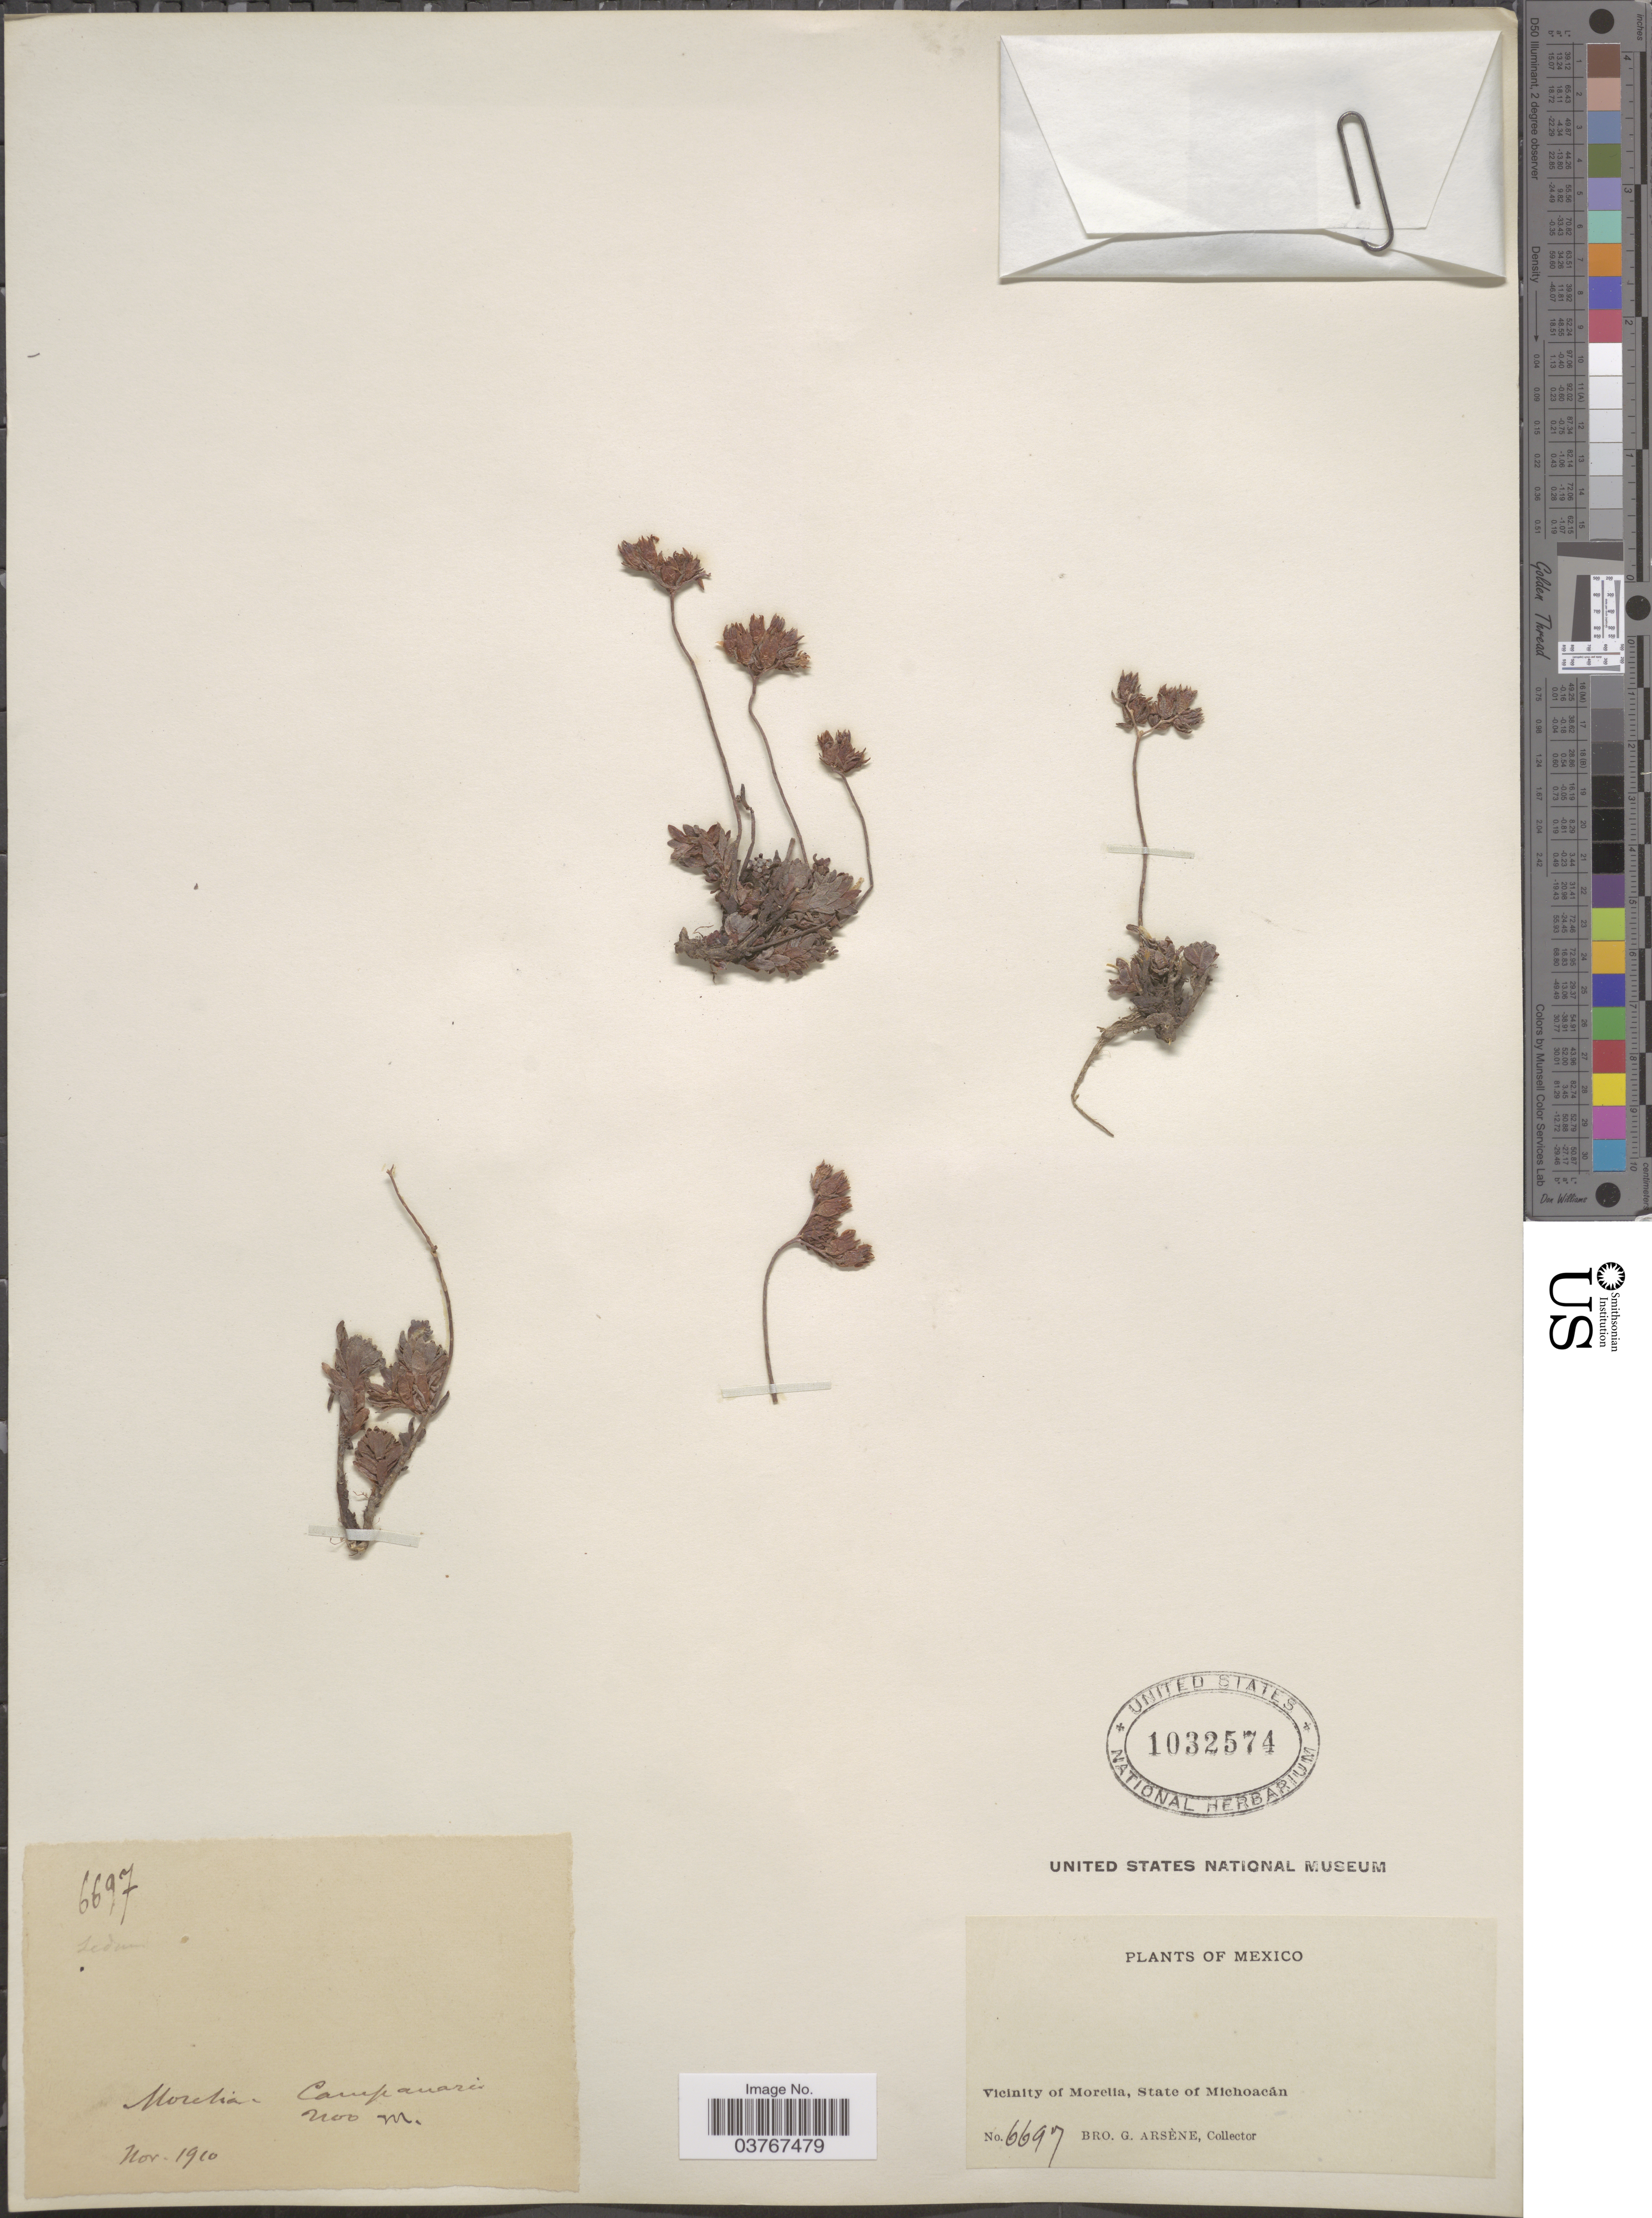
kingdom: Plantae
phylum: Tracheophyta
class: Magnoliopsida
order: Saxifragales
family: Crassulaceae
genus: Sedum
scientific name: Sedum sp.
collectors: Bro. G. Arsène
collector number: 6697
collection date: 1910-11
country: Mexico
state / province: Michoacán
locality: Morelia. Campanari. Vicinity of Morelia.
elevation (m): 2100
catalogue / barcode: US 1032574